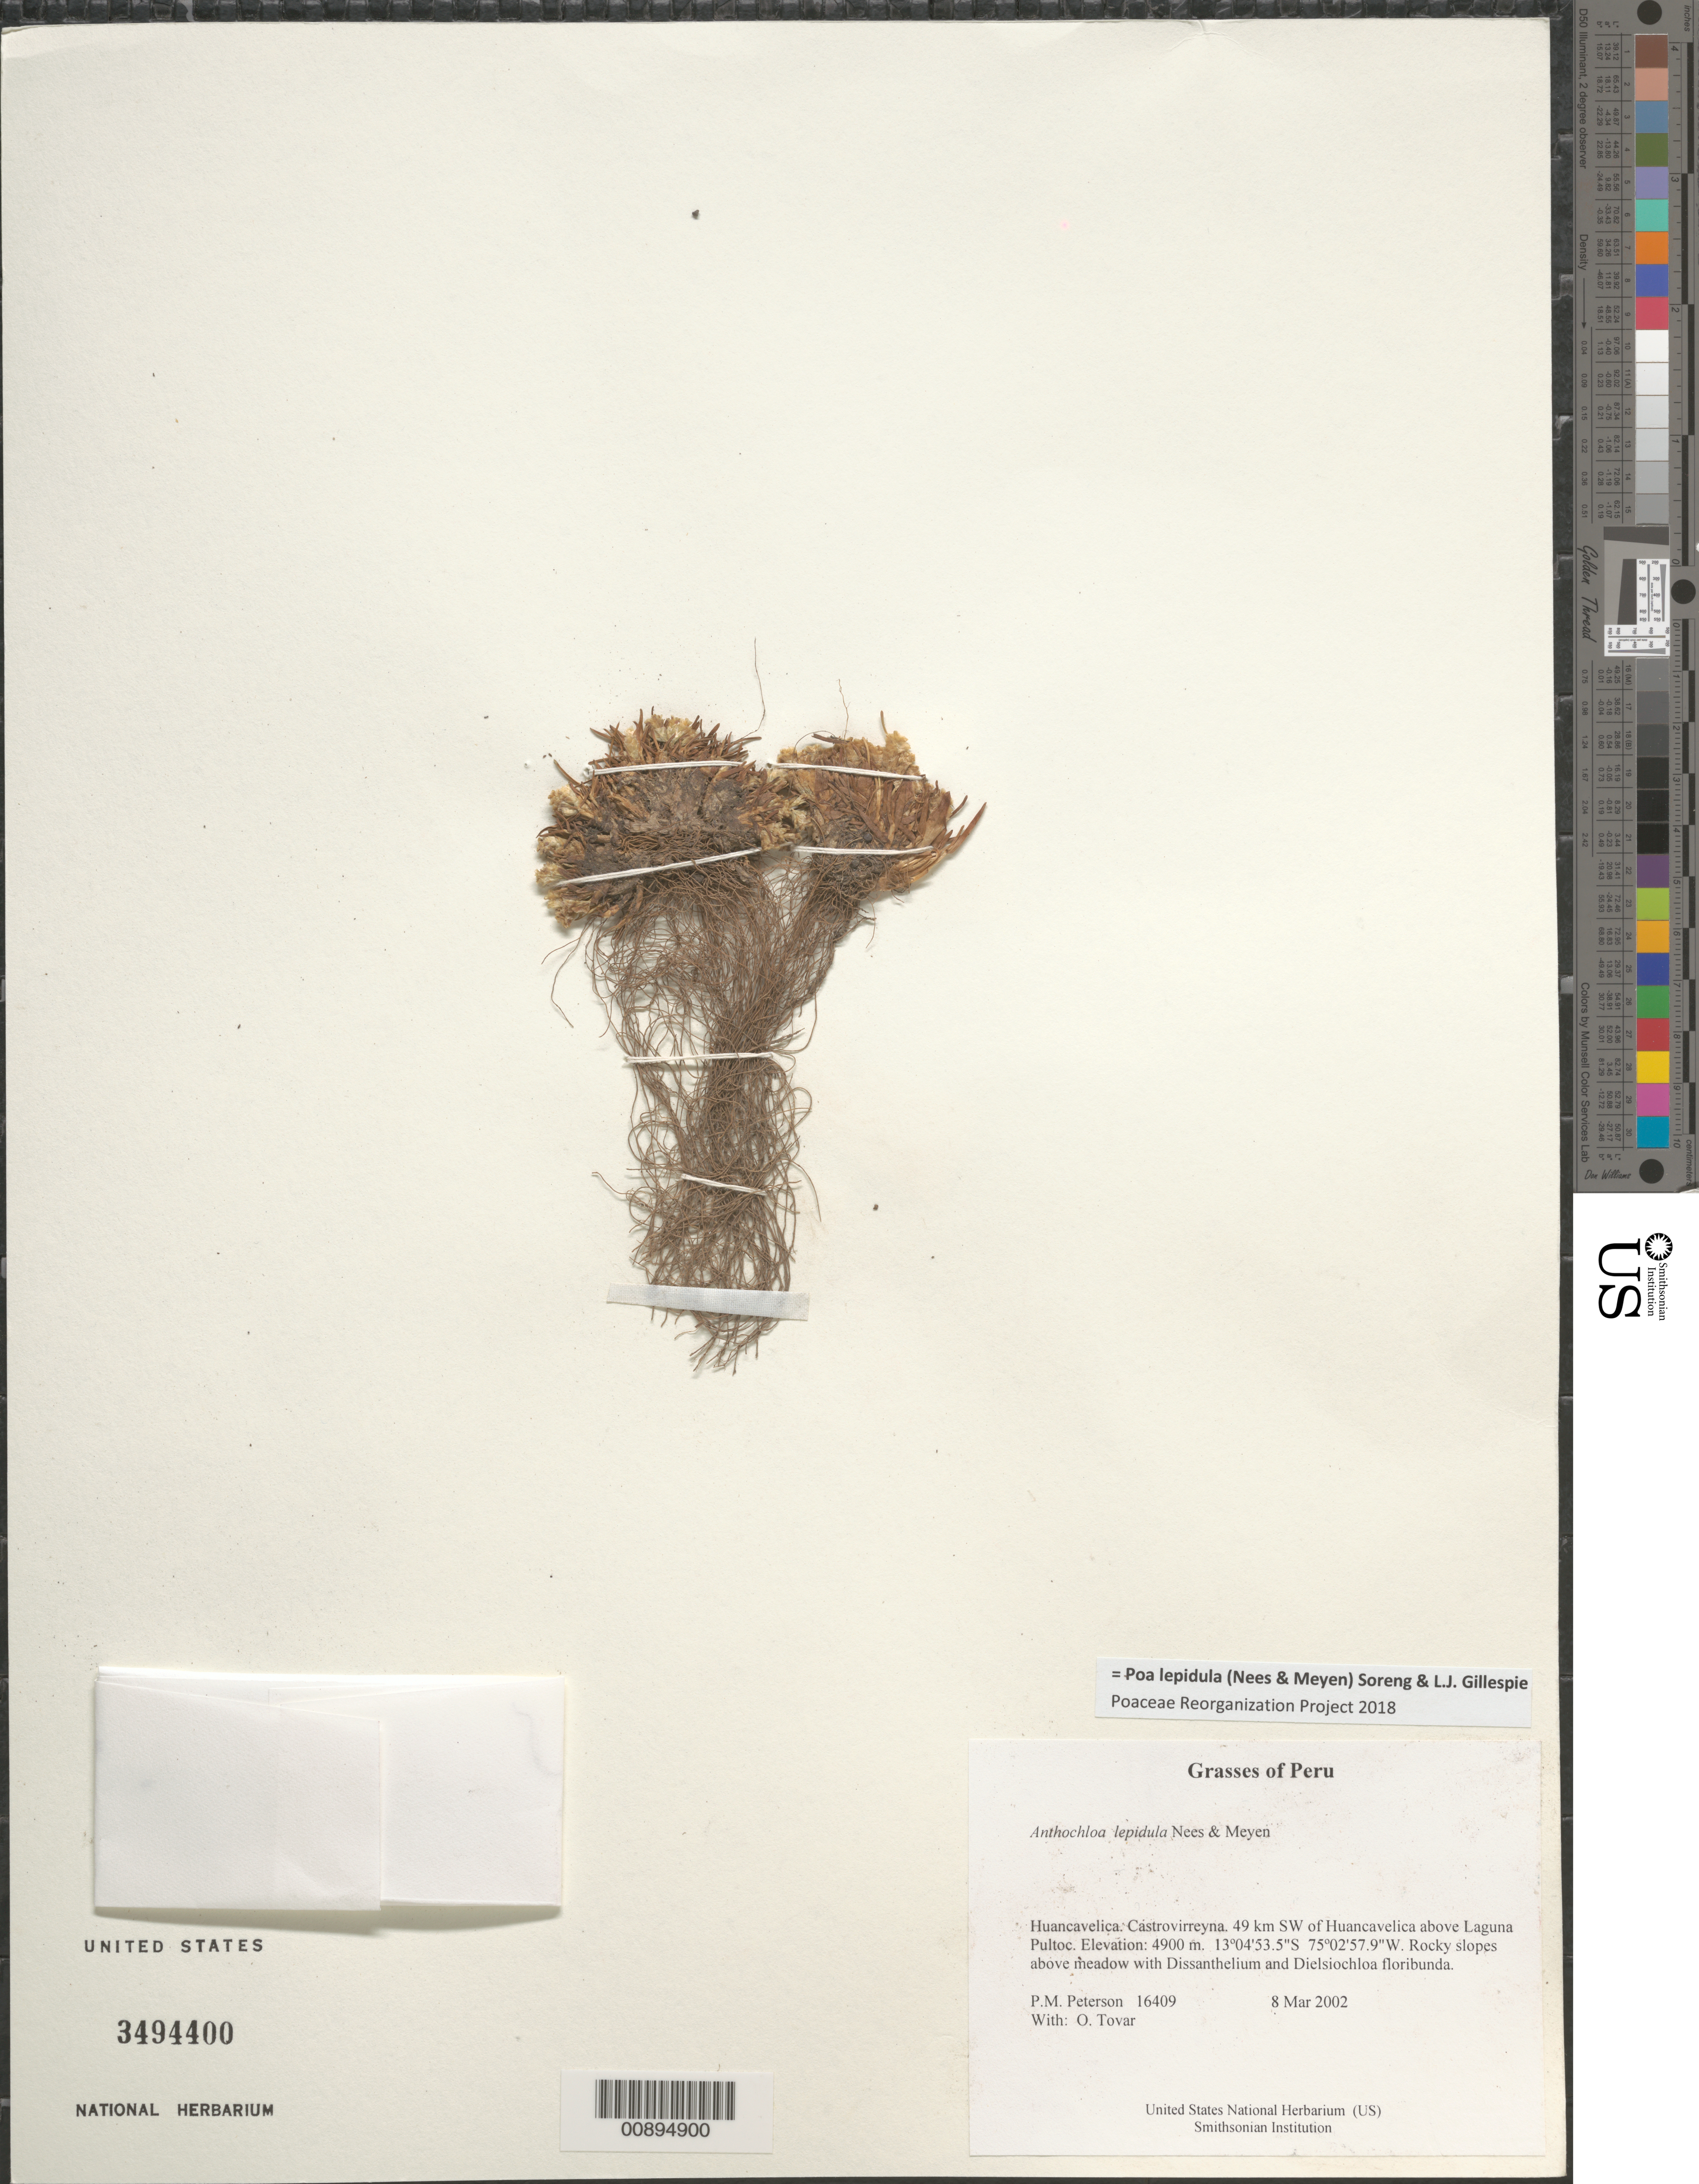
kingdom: Plantae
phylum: Tracheophyta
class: Liliopsida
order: Poales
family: Poaceae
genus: Poa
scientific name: Poa lepidula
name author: (Nees & Meyen) Soreng & L.J. Gillespie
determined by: Poaceae Reorganization Project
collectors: P. M. Peterson & Ó. Tovar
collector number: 16409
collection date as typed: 08 Mar 2002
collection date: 2002-03-08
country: Peru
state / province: Huancavelica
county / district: Castrovirreyna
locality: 49 km SW of Huancavelica above Laguna Pultoc.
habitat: Rocky slopes above meadow with ~Dissanthelium~ and ~Dielsiochloa floribunda~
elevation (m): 4900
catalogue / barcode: US 3494400